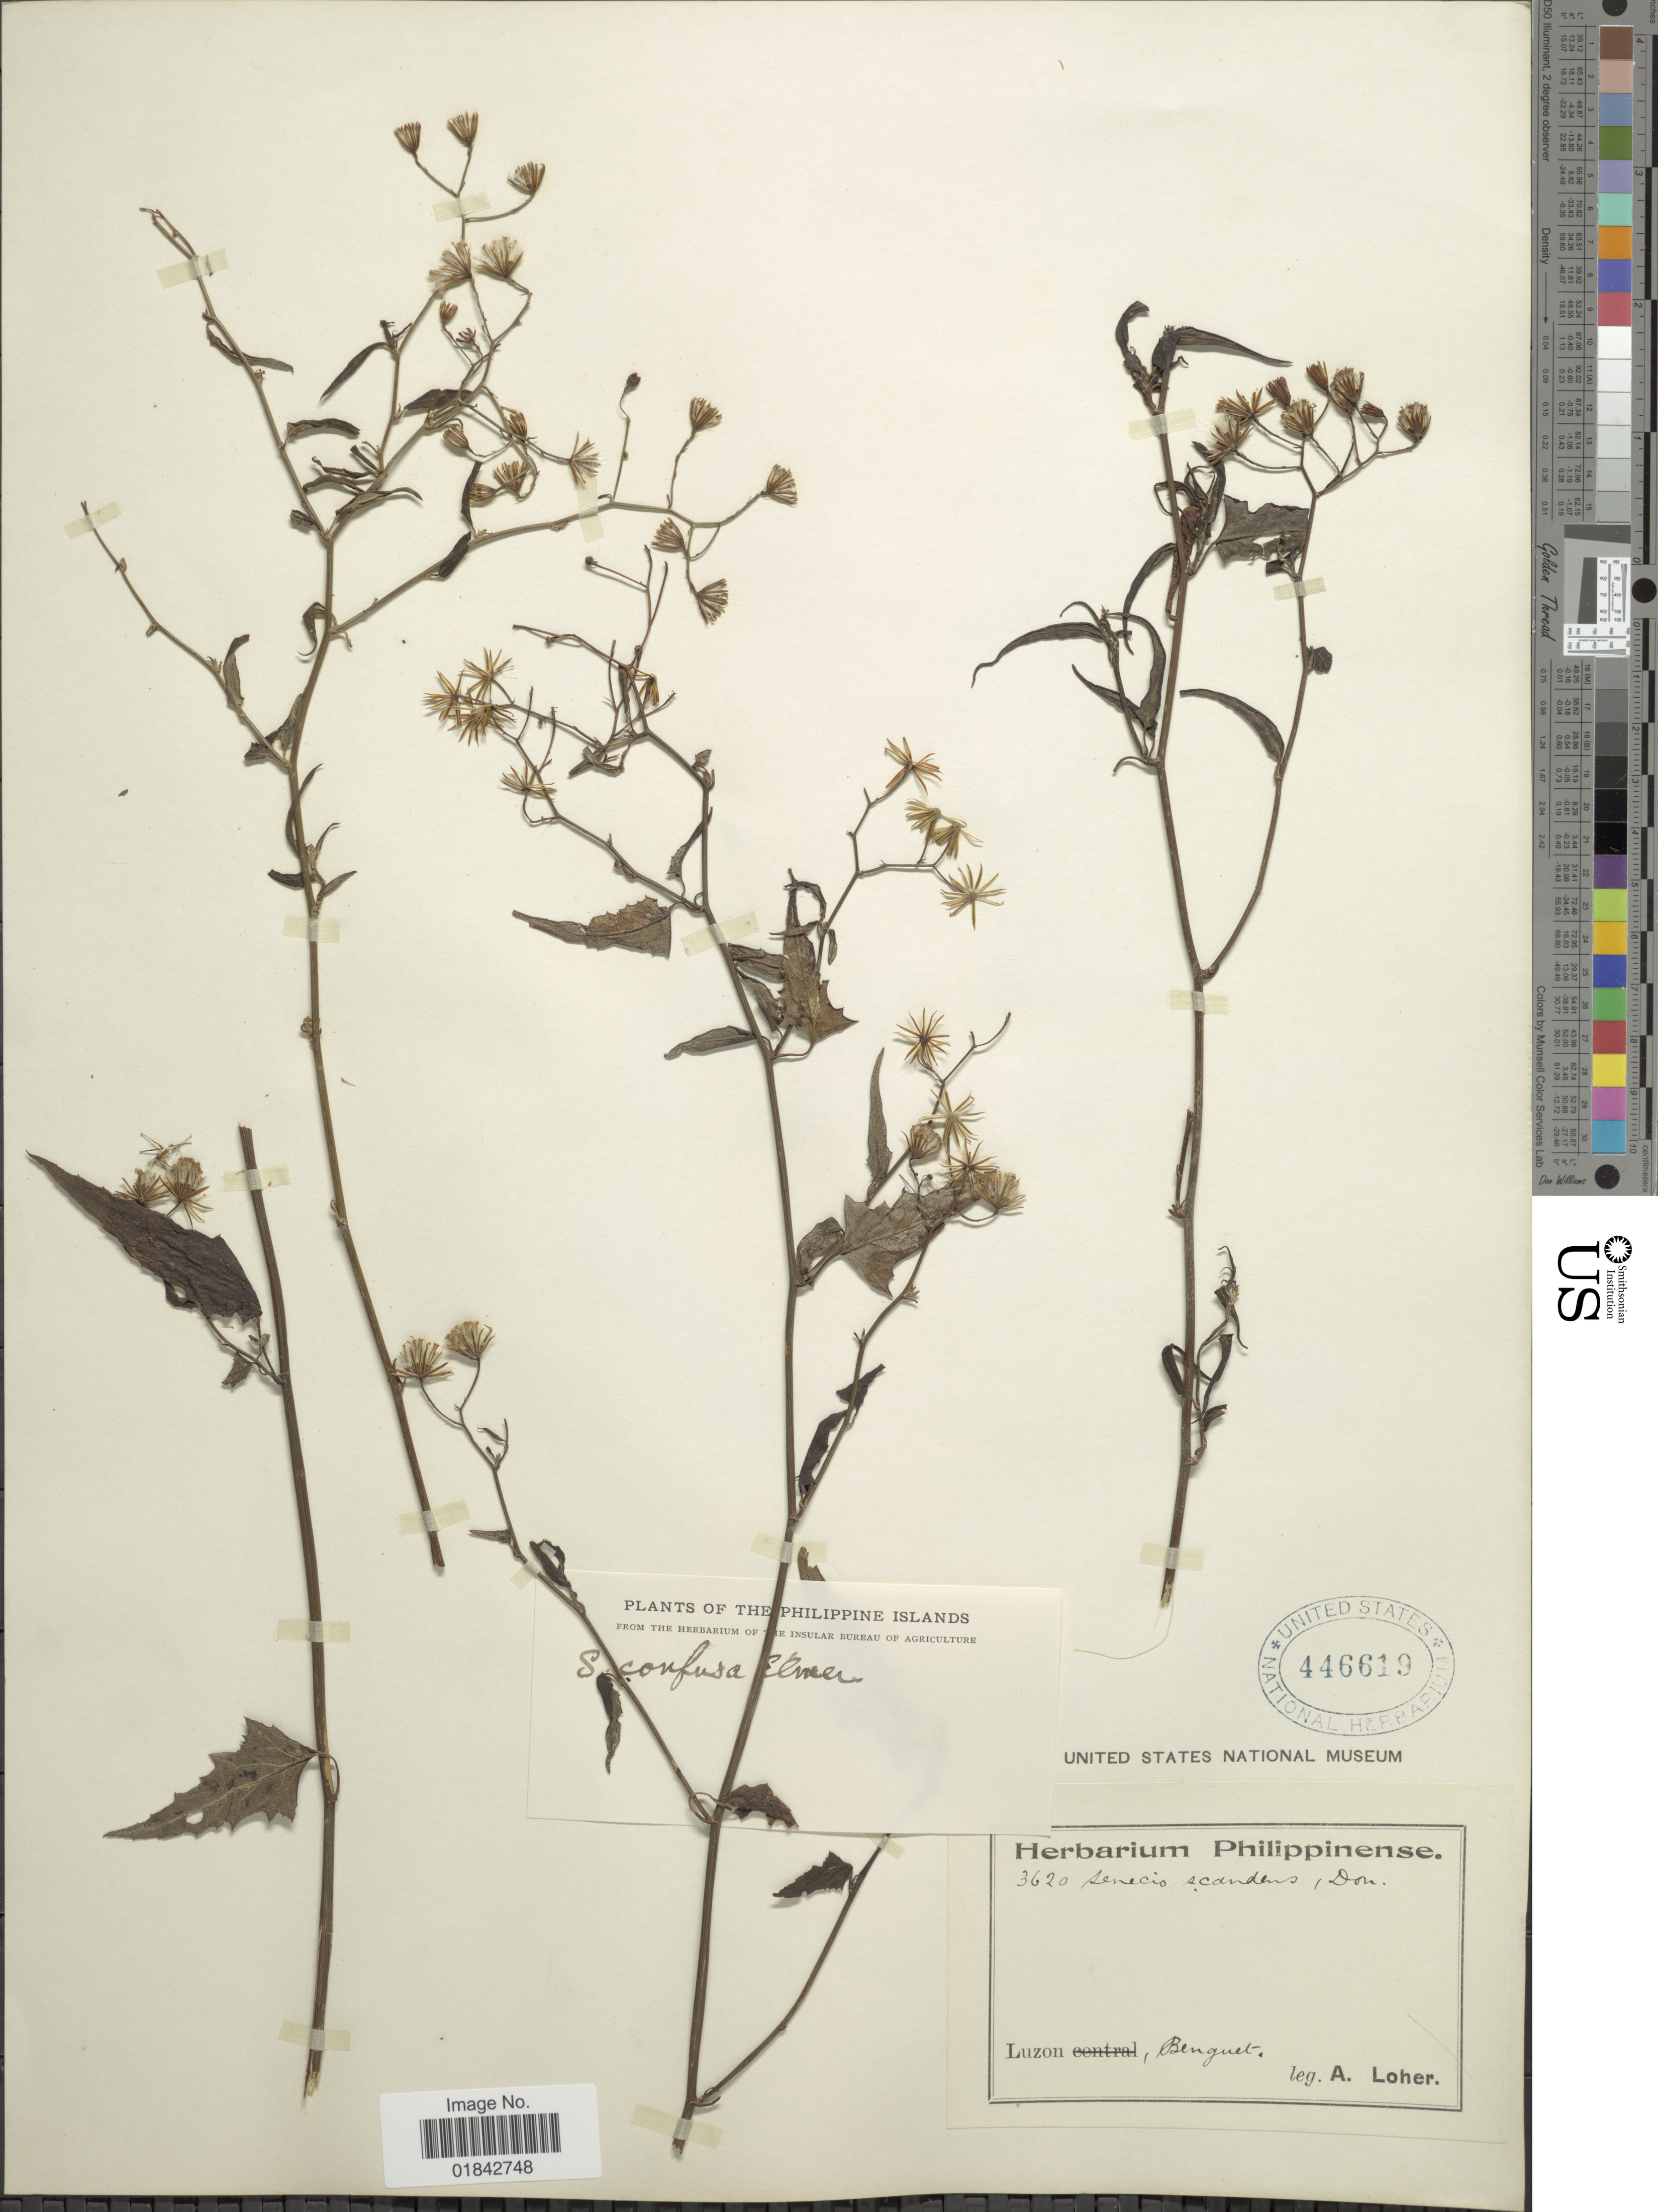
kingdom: Plantae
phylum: Tracheophyta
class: Magnoliopsida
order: Asterales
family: Asteraceae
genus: Senecio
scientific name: Senecio confusus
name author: Britton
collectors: A. Loher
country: Philippines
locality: Luzon, Benguet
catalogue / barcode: US 446619